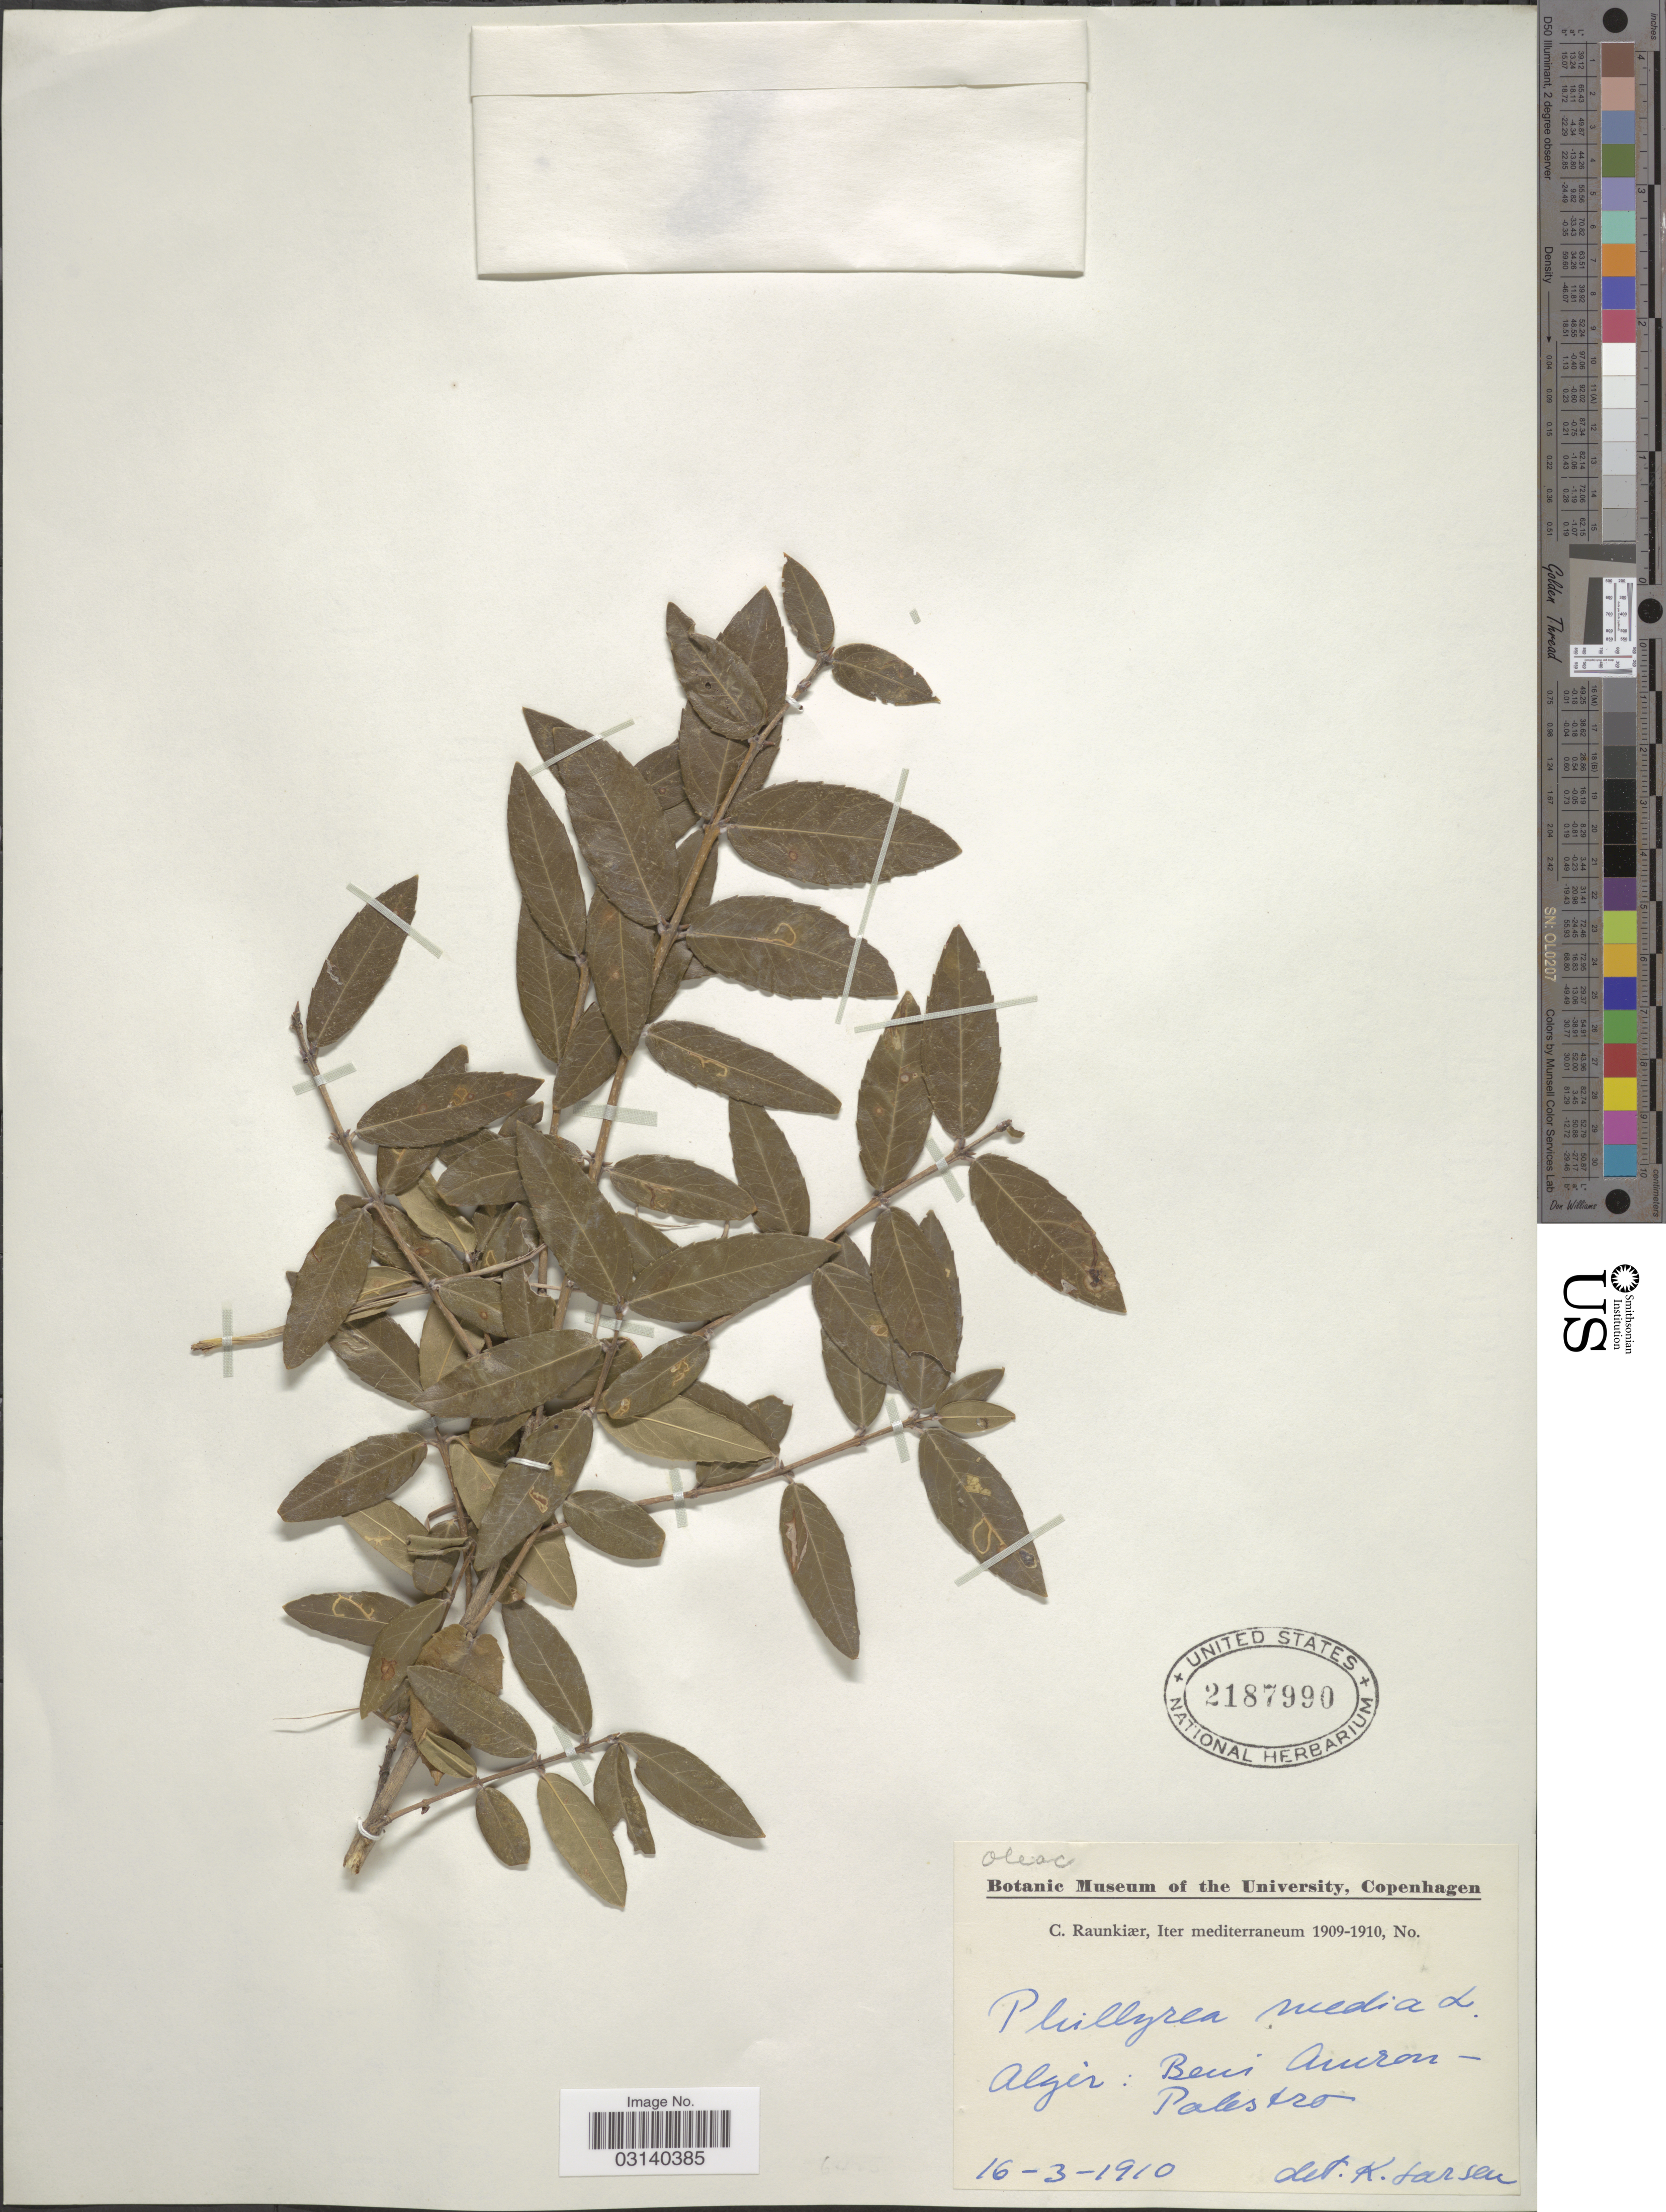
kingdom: Plantae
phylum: Tracheophyta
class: Magnoliopsida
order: Lamiales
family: Oleaceae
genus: Phillyrea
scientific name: Phillyrea media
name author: L.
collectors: C. Raunkiær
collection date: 1910-03-16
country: Algeria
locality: Algeria: Beni Amran, Palestro.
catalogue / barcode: US 2187990